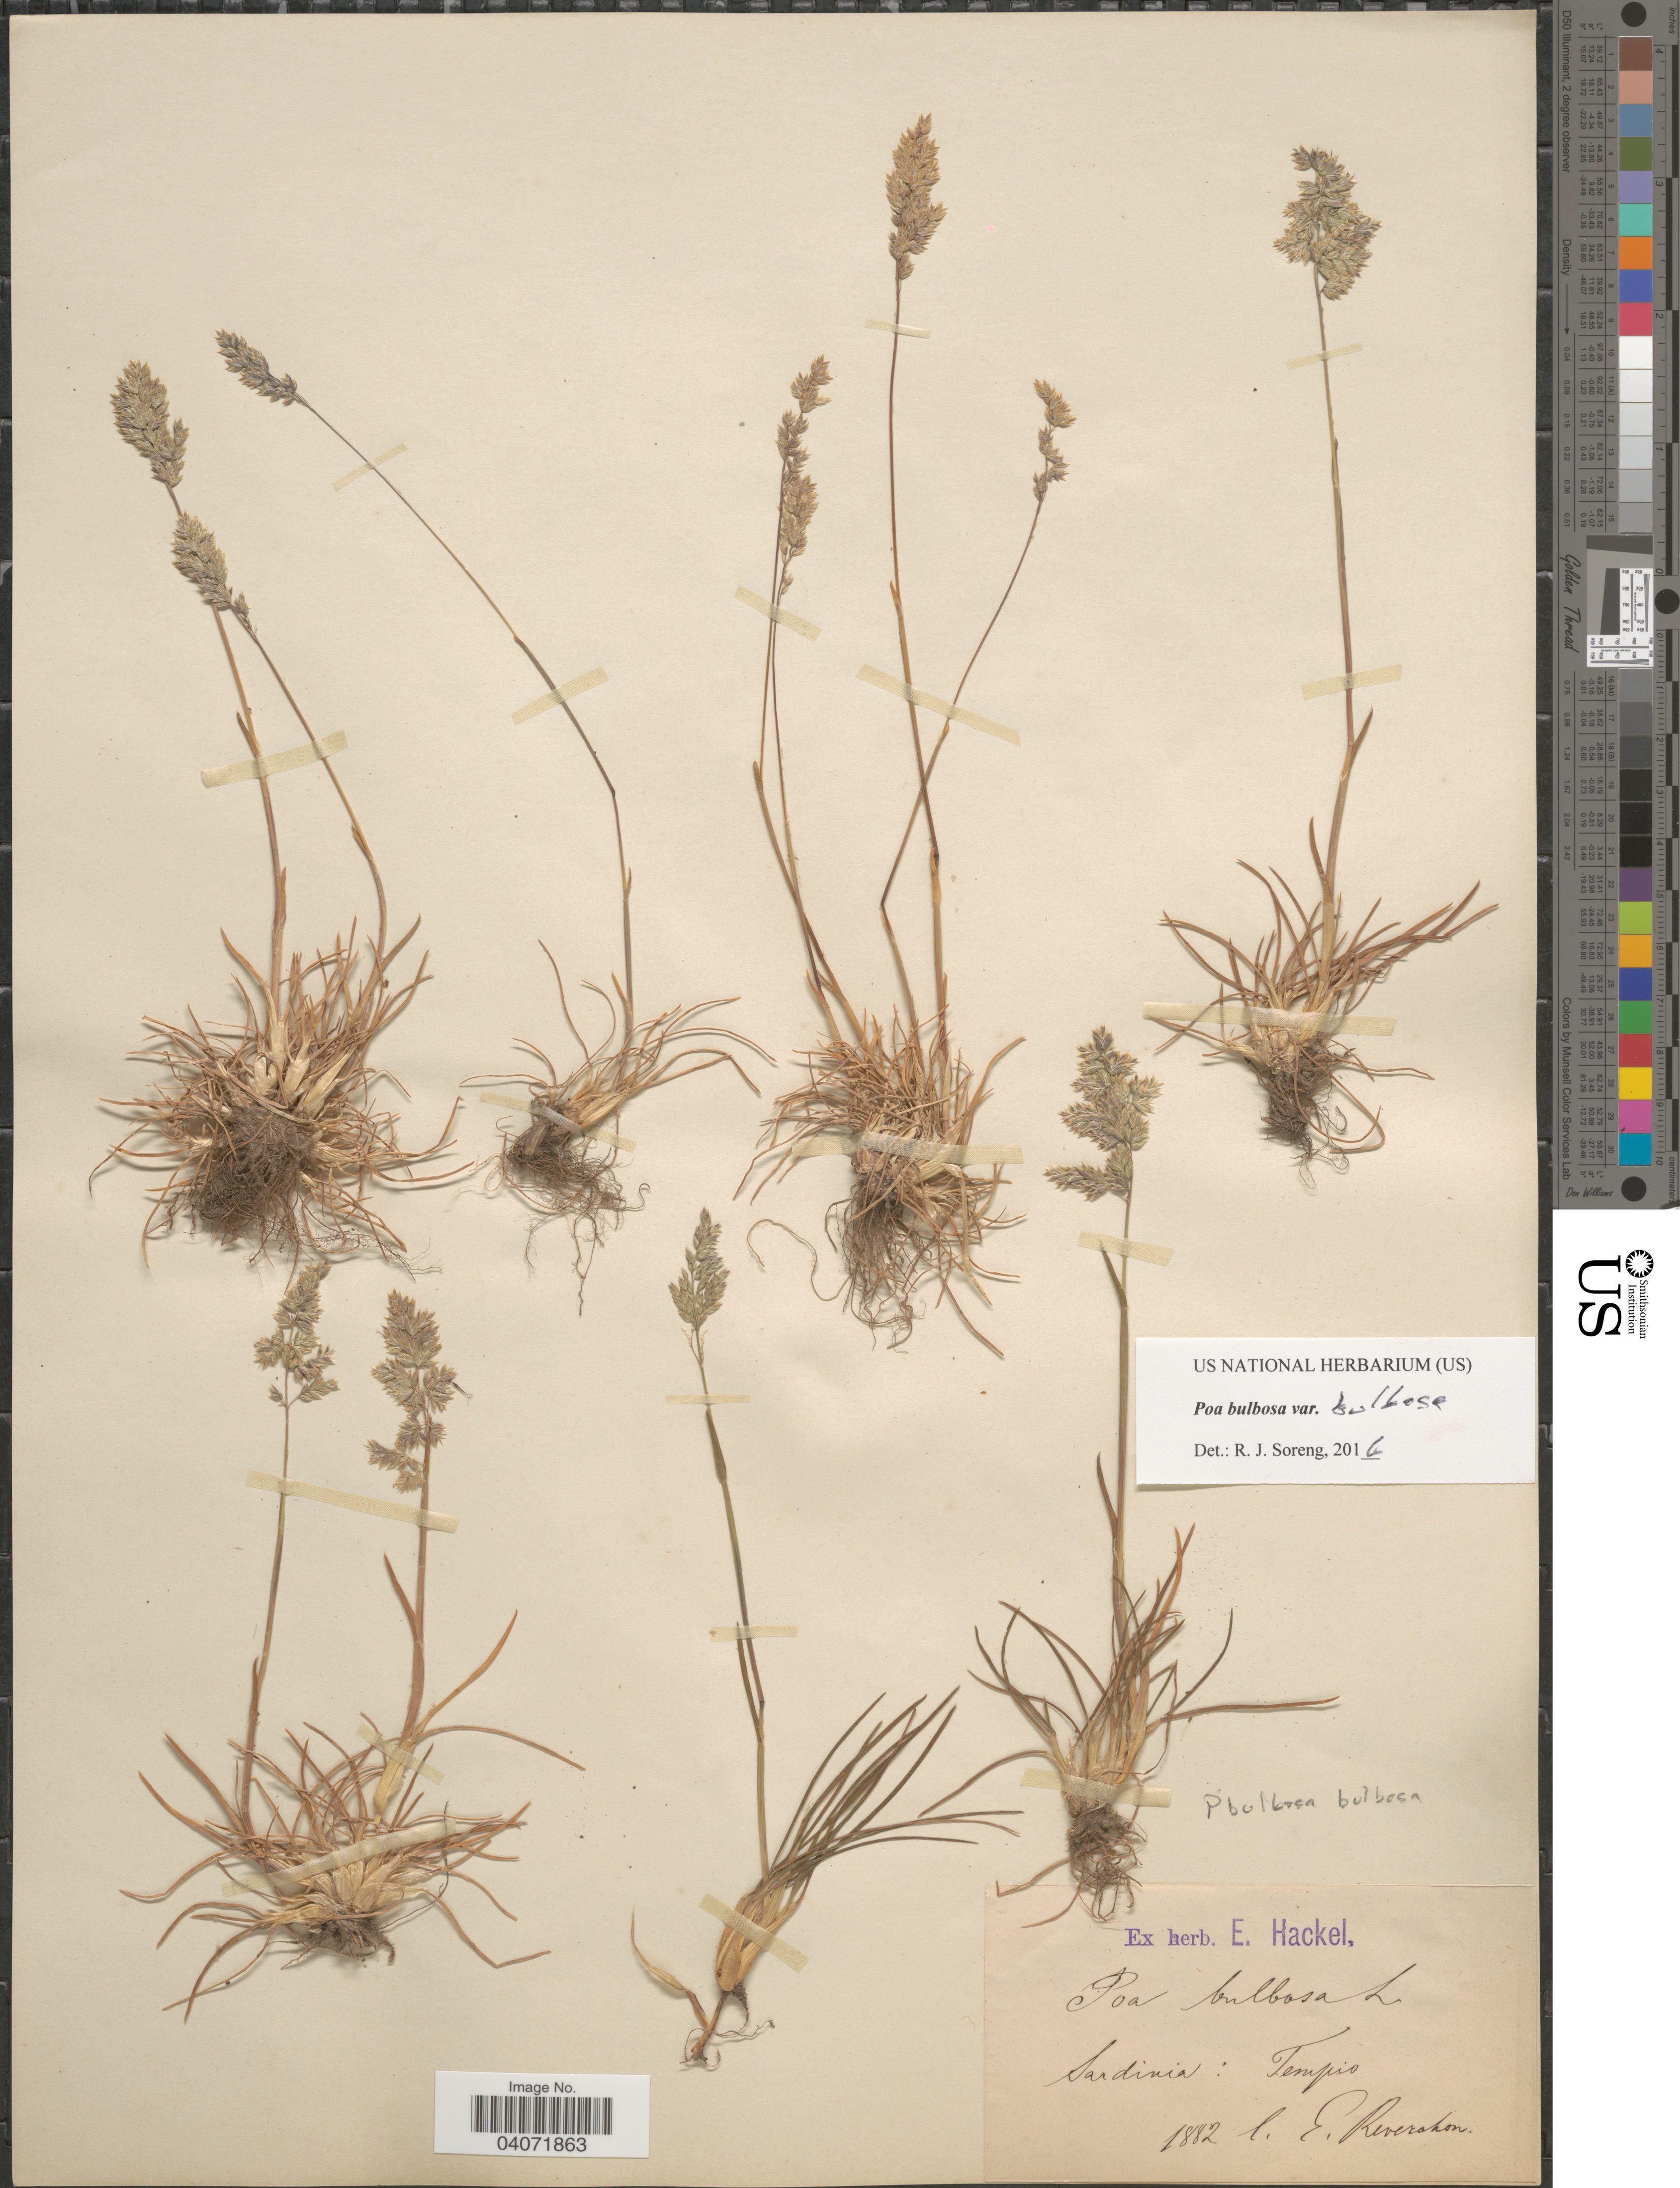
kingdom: Plantae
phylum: Tracheophyta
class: Liliopsida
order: Poales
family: Poaceae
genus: Poa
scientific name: Poa bulbosa subsp. bulbosa var. bulbosa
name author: L.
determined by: Soreng, Robert J., Research Associate (BOT), Smithsonian Institution - National Museum of Natural History (UNITED STATES)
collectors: E. Reverchon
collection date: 1882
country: Italy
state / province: Sardegna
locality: Sardinia: Tempio.